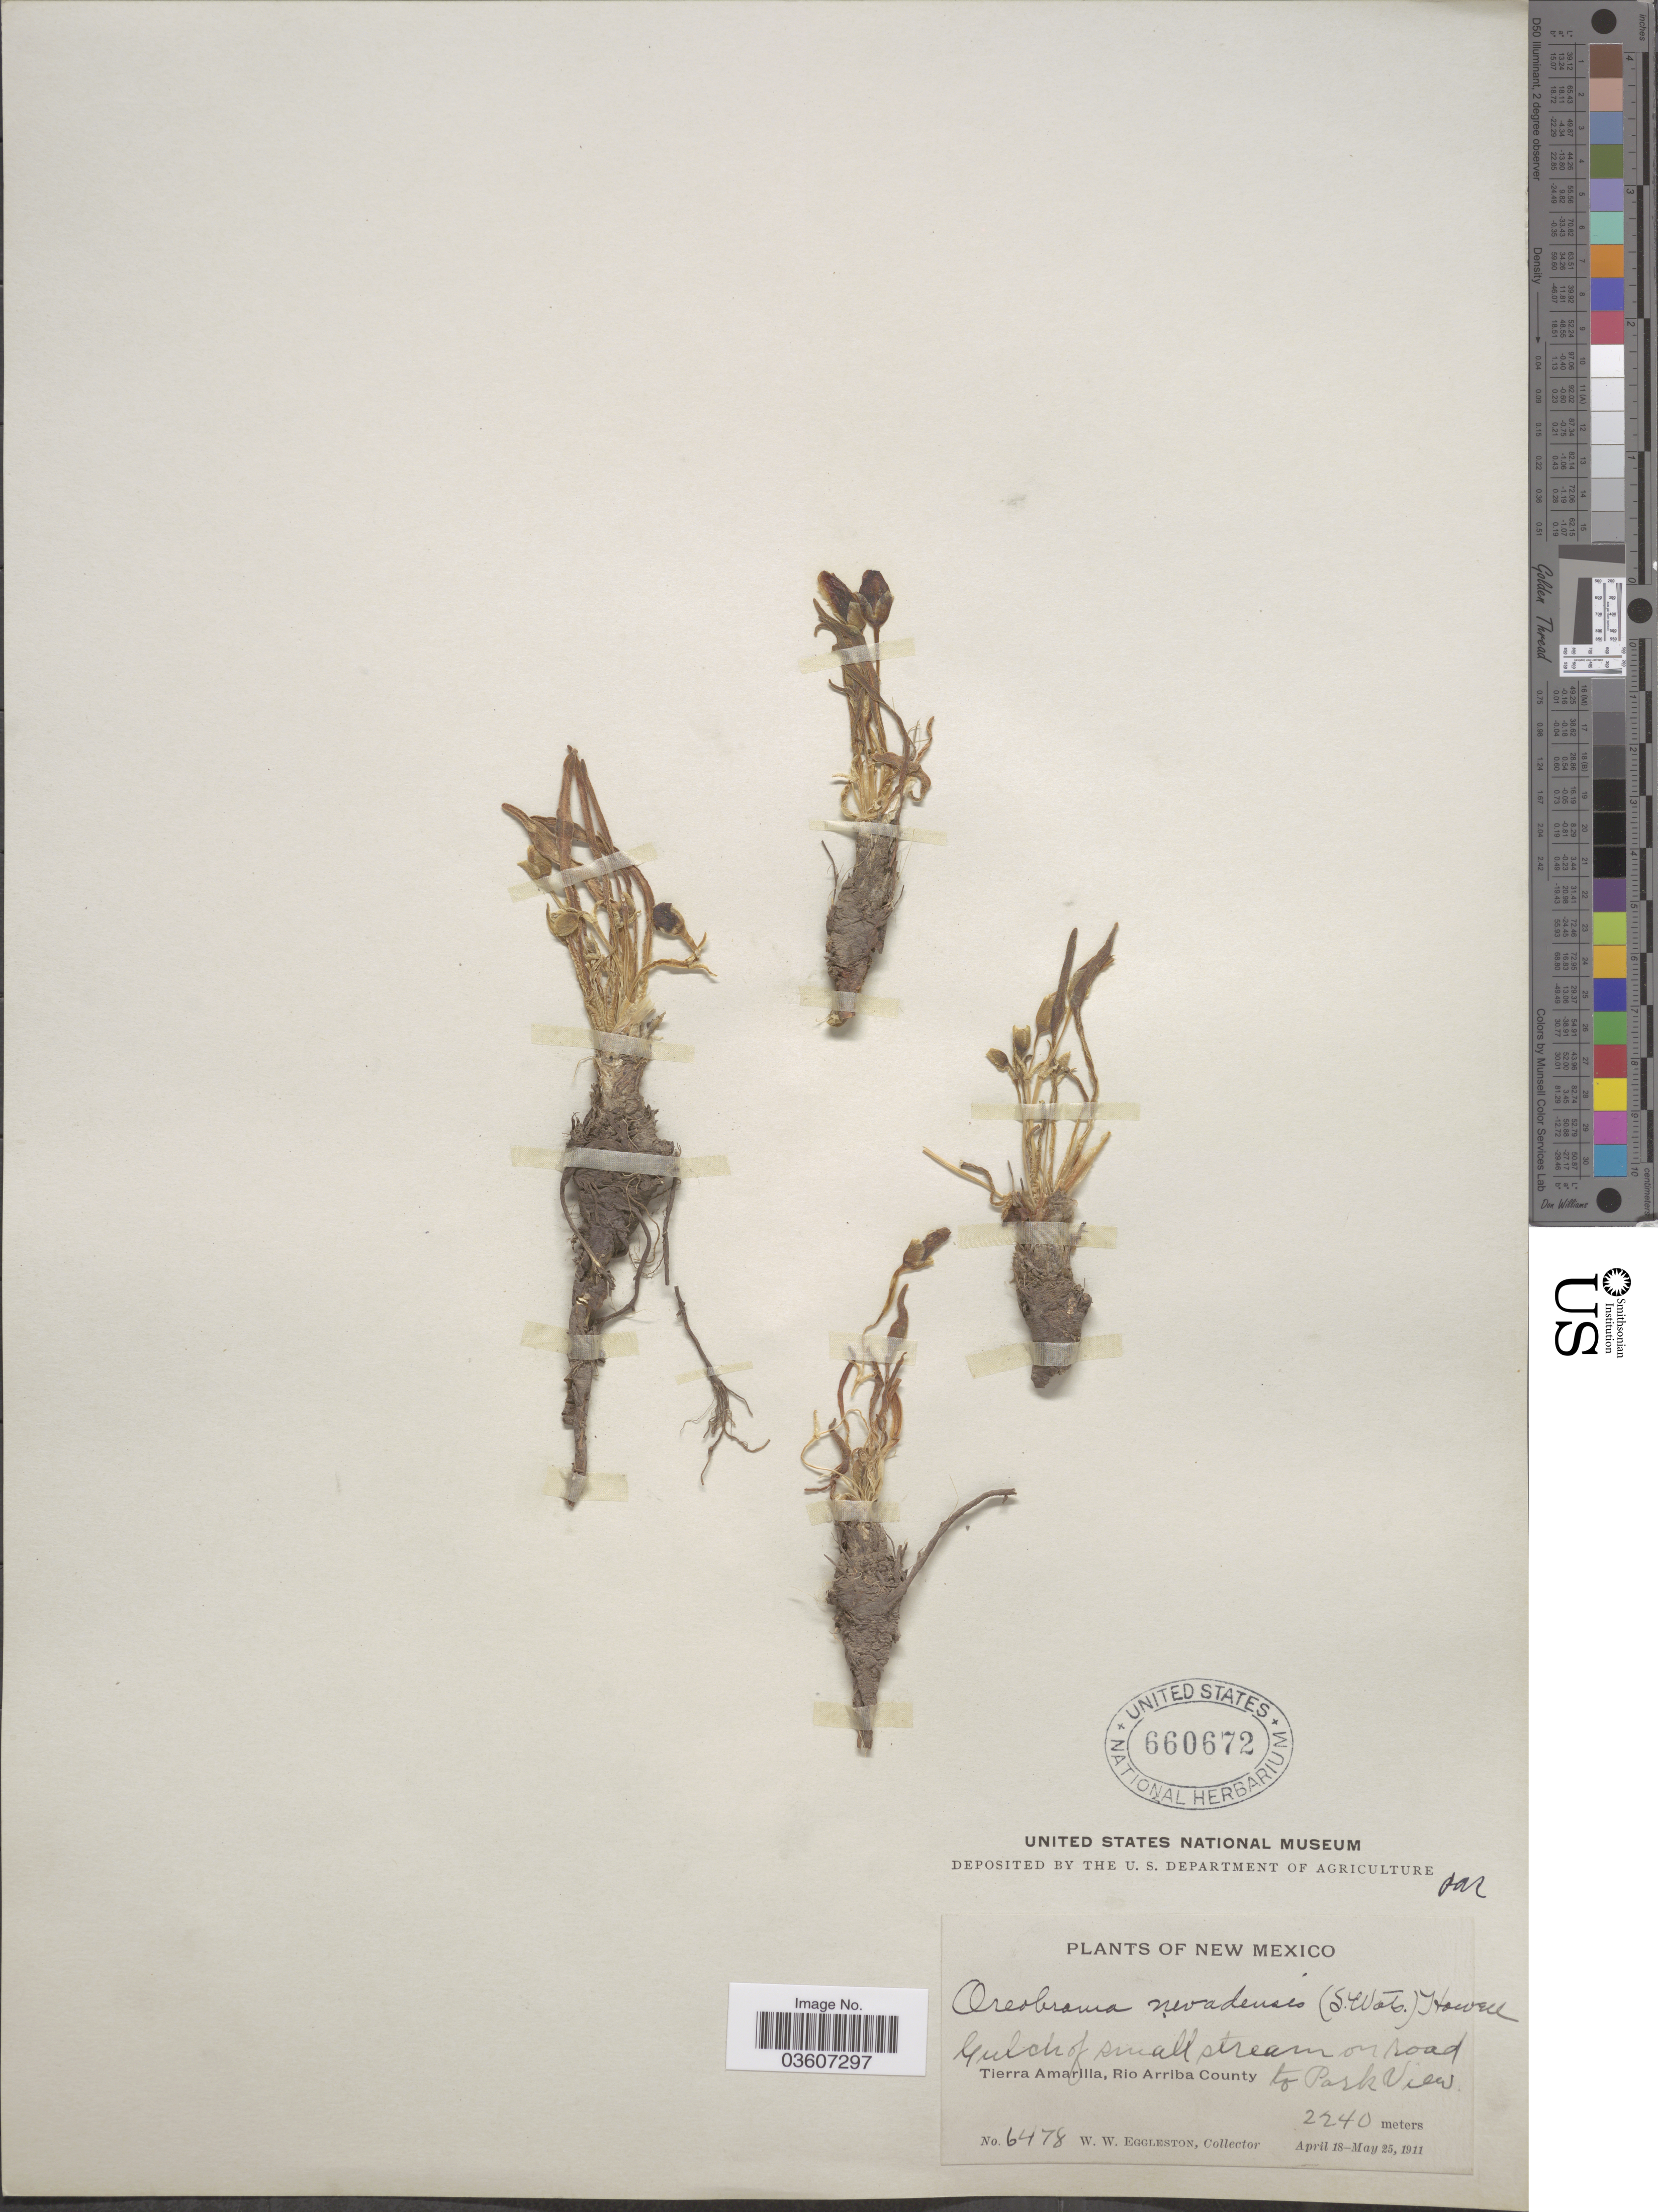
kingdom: Plantae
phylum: Tracheophyta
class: Magnoliopsida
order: Caryophyllales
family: Montiaceae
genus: Lewisia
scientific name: Lewisia nevadensis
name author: (A. Gray) B.L. Rob.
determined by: Strong, Mark T., (BOT), Smithsonian Institution - National Museum of Natural History (UNITED STATES)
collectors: W. W. Eggleston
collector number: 6478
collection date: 1911-04-18/1911-05-25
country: United States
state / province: New Mexico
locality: Gulch of small stream on road to Park View. Tierra Amarilla, Rio Arriba County.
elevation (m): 2240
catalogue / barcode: US 660672